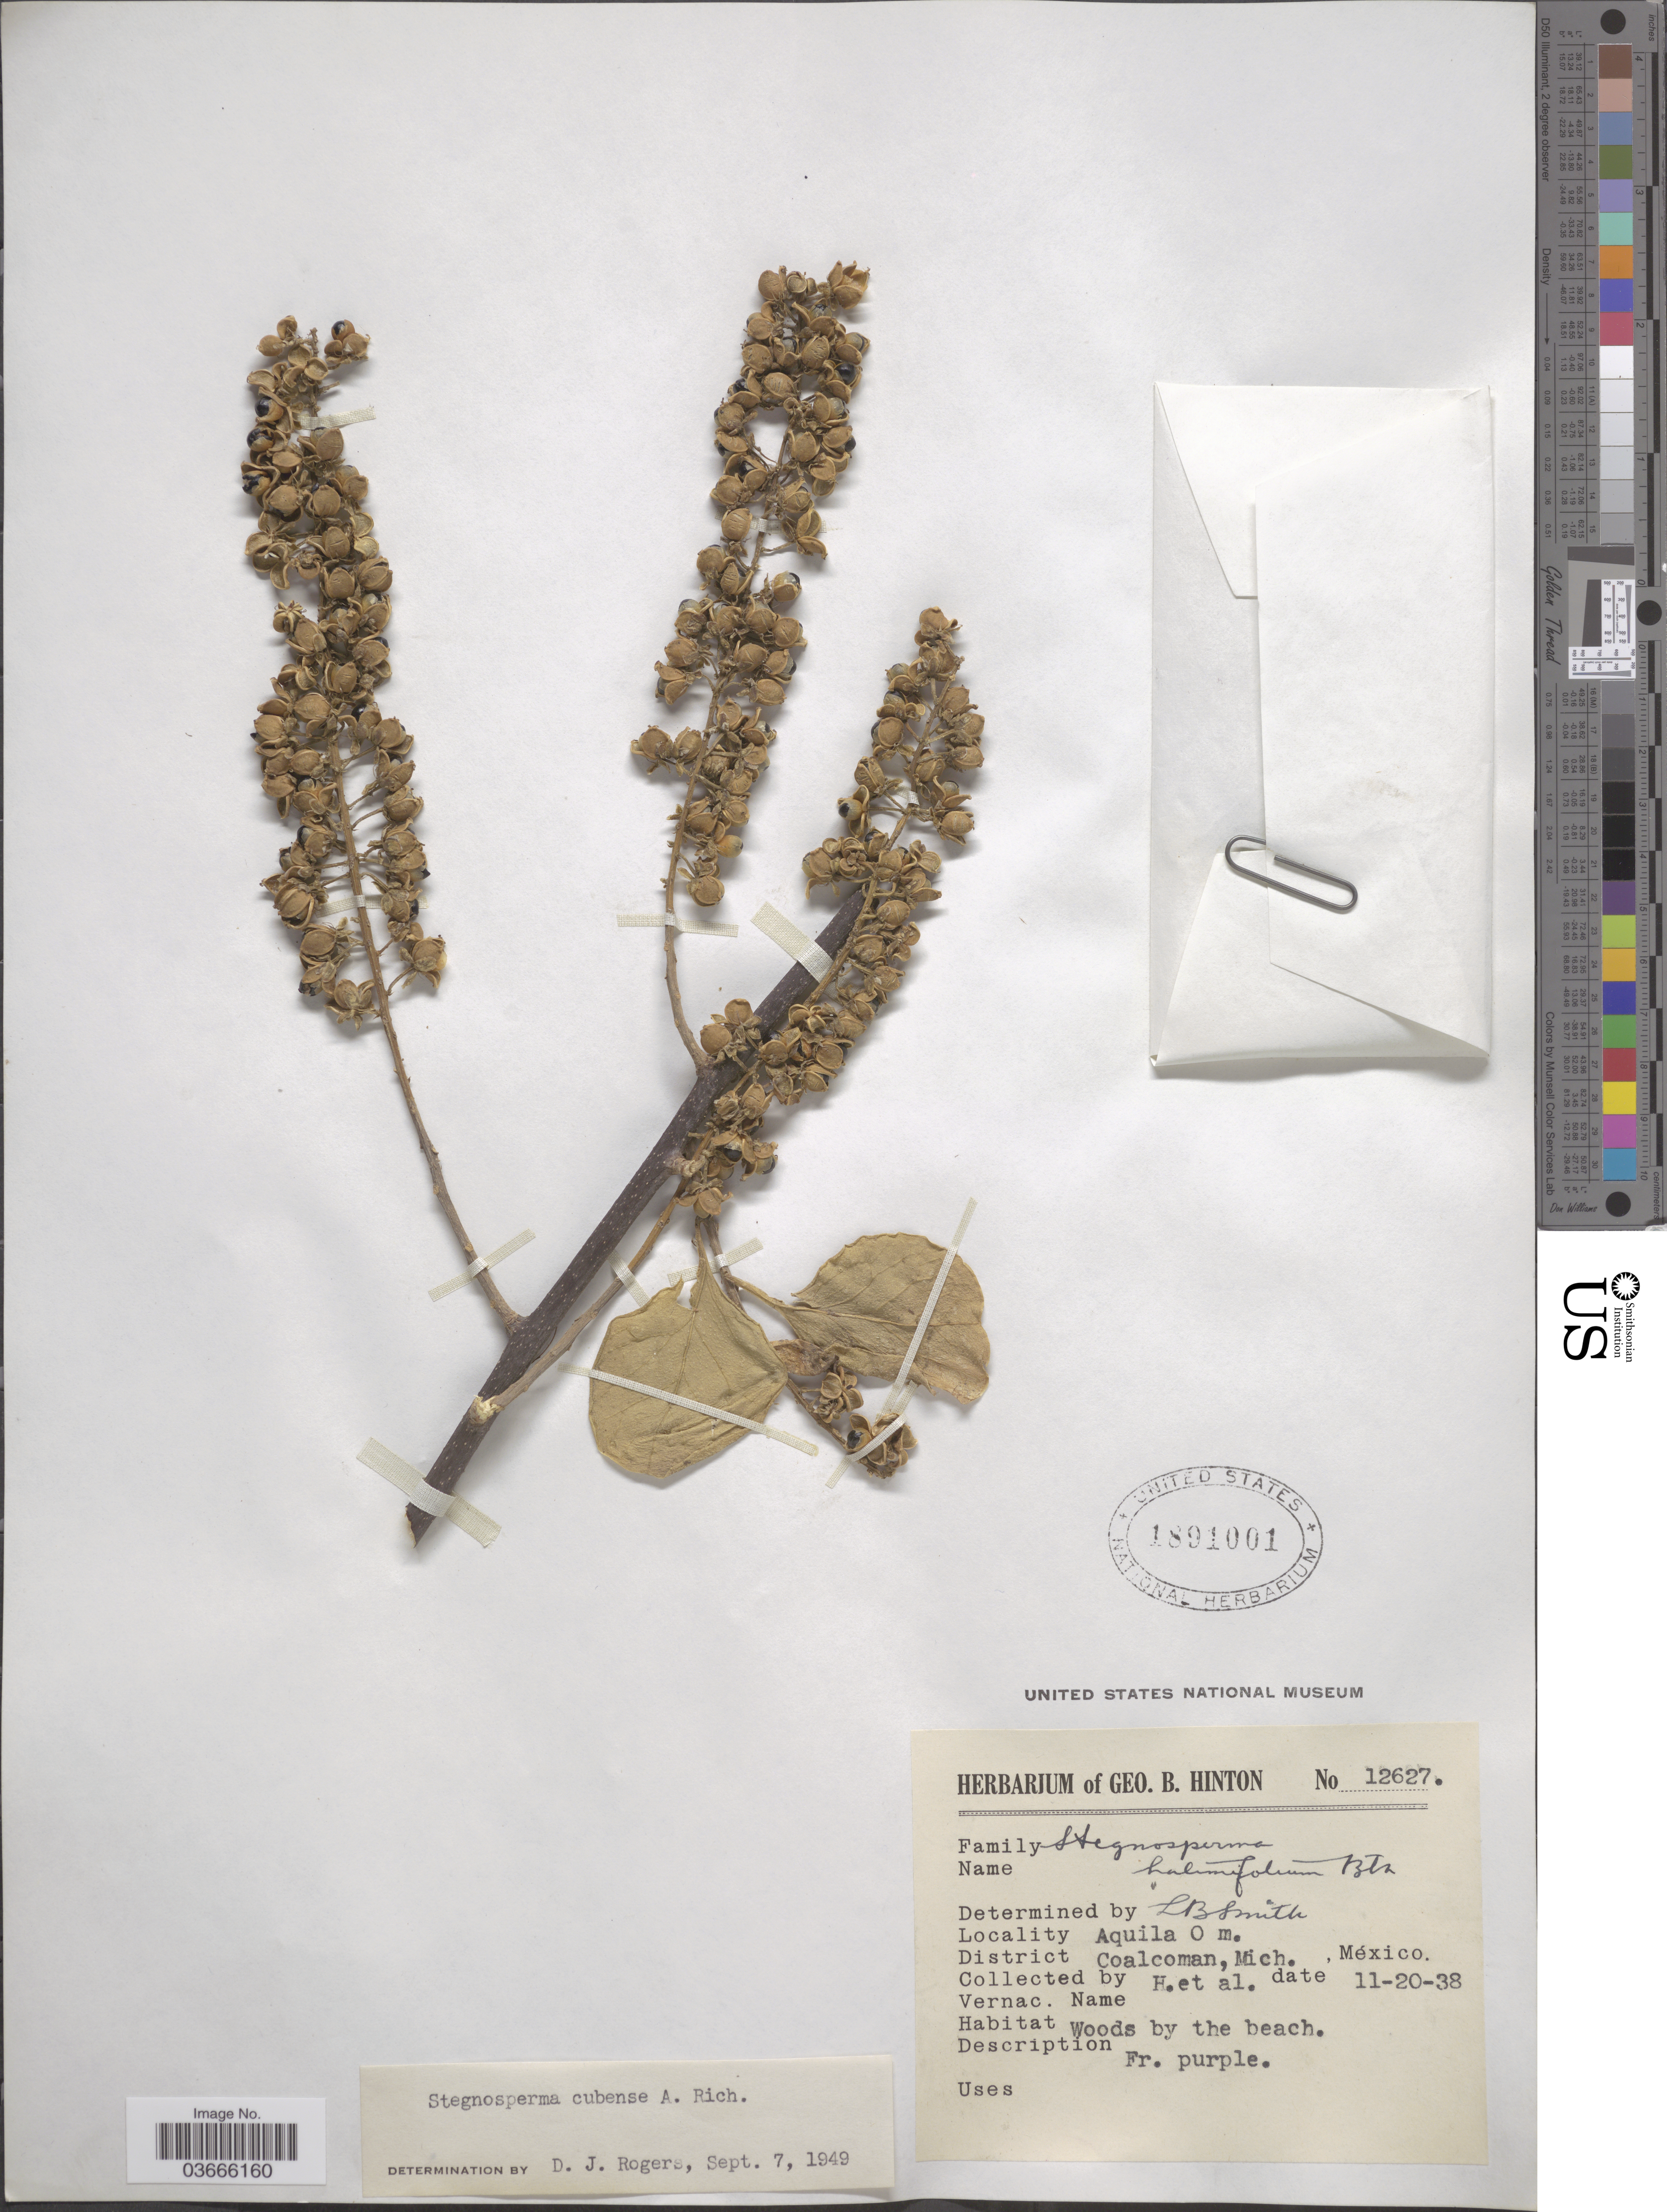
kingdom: Plantae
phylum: Tracheophyta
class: Magnoliopsida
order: Caryophyllales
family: Stegnospermataceae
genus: Stegnosperma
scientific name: Stegnosperma cubense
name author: A. Rich.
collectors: G. B. Hinton & et al.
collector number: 12627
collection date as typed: Transcribed d/m/y: 20/11/38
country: Mexico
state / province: Michoacán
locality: Aquila. District Coalcoman.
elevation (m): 0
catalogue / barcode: US 1891001